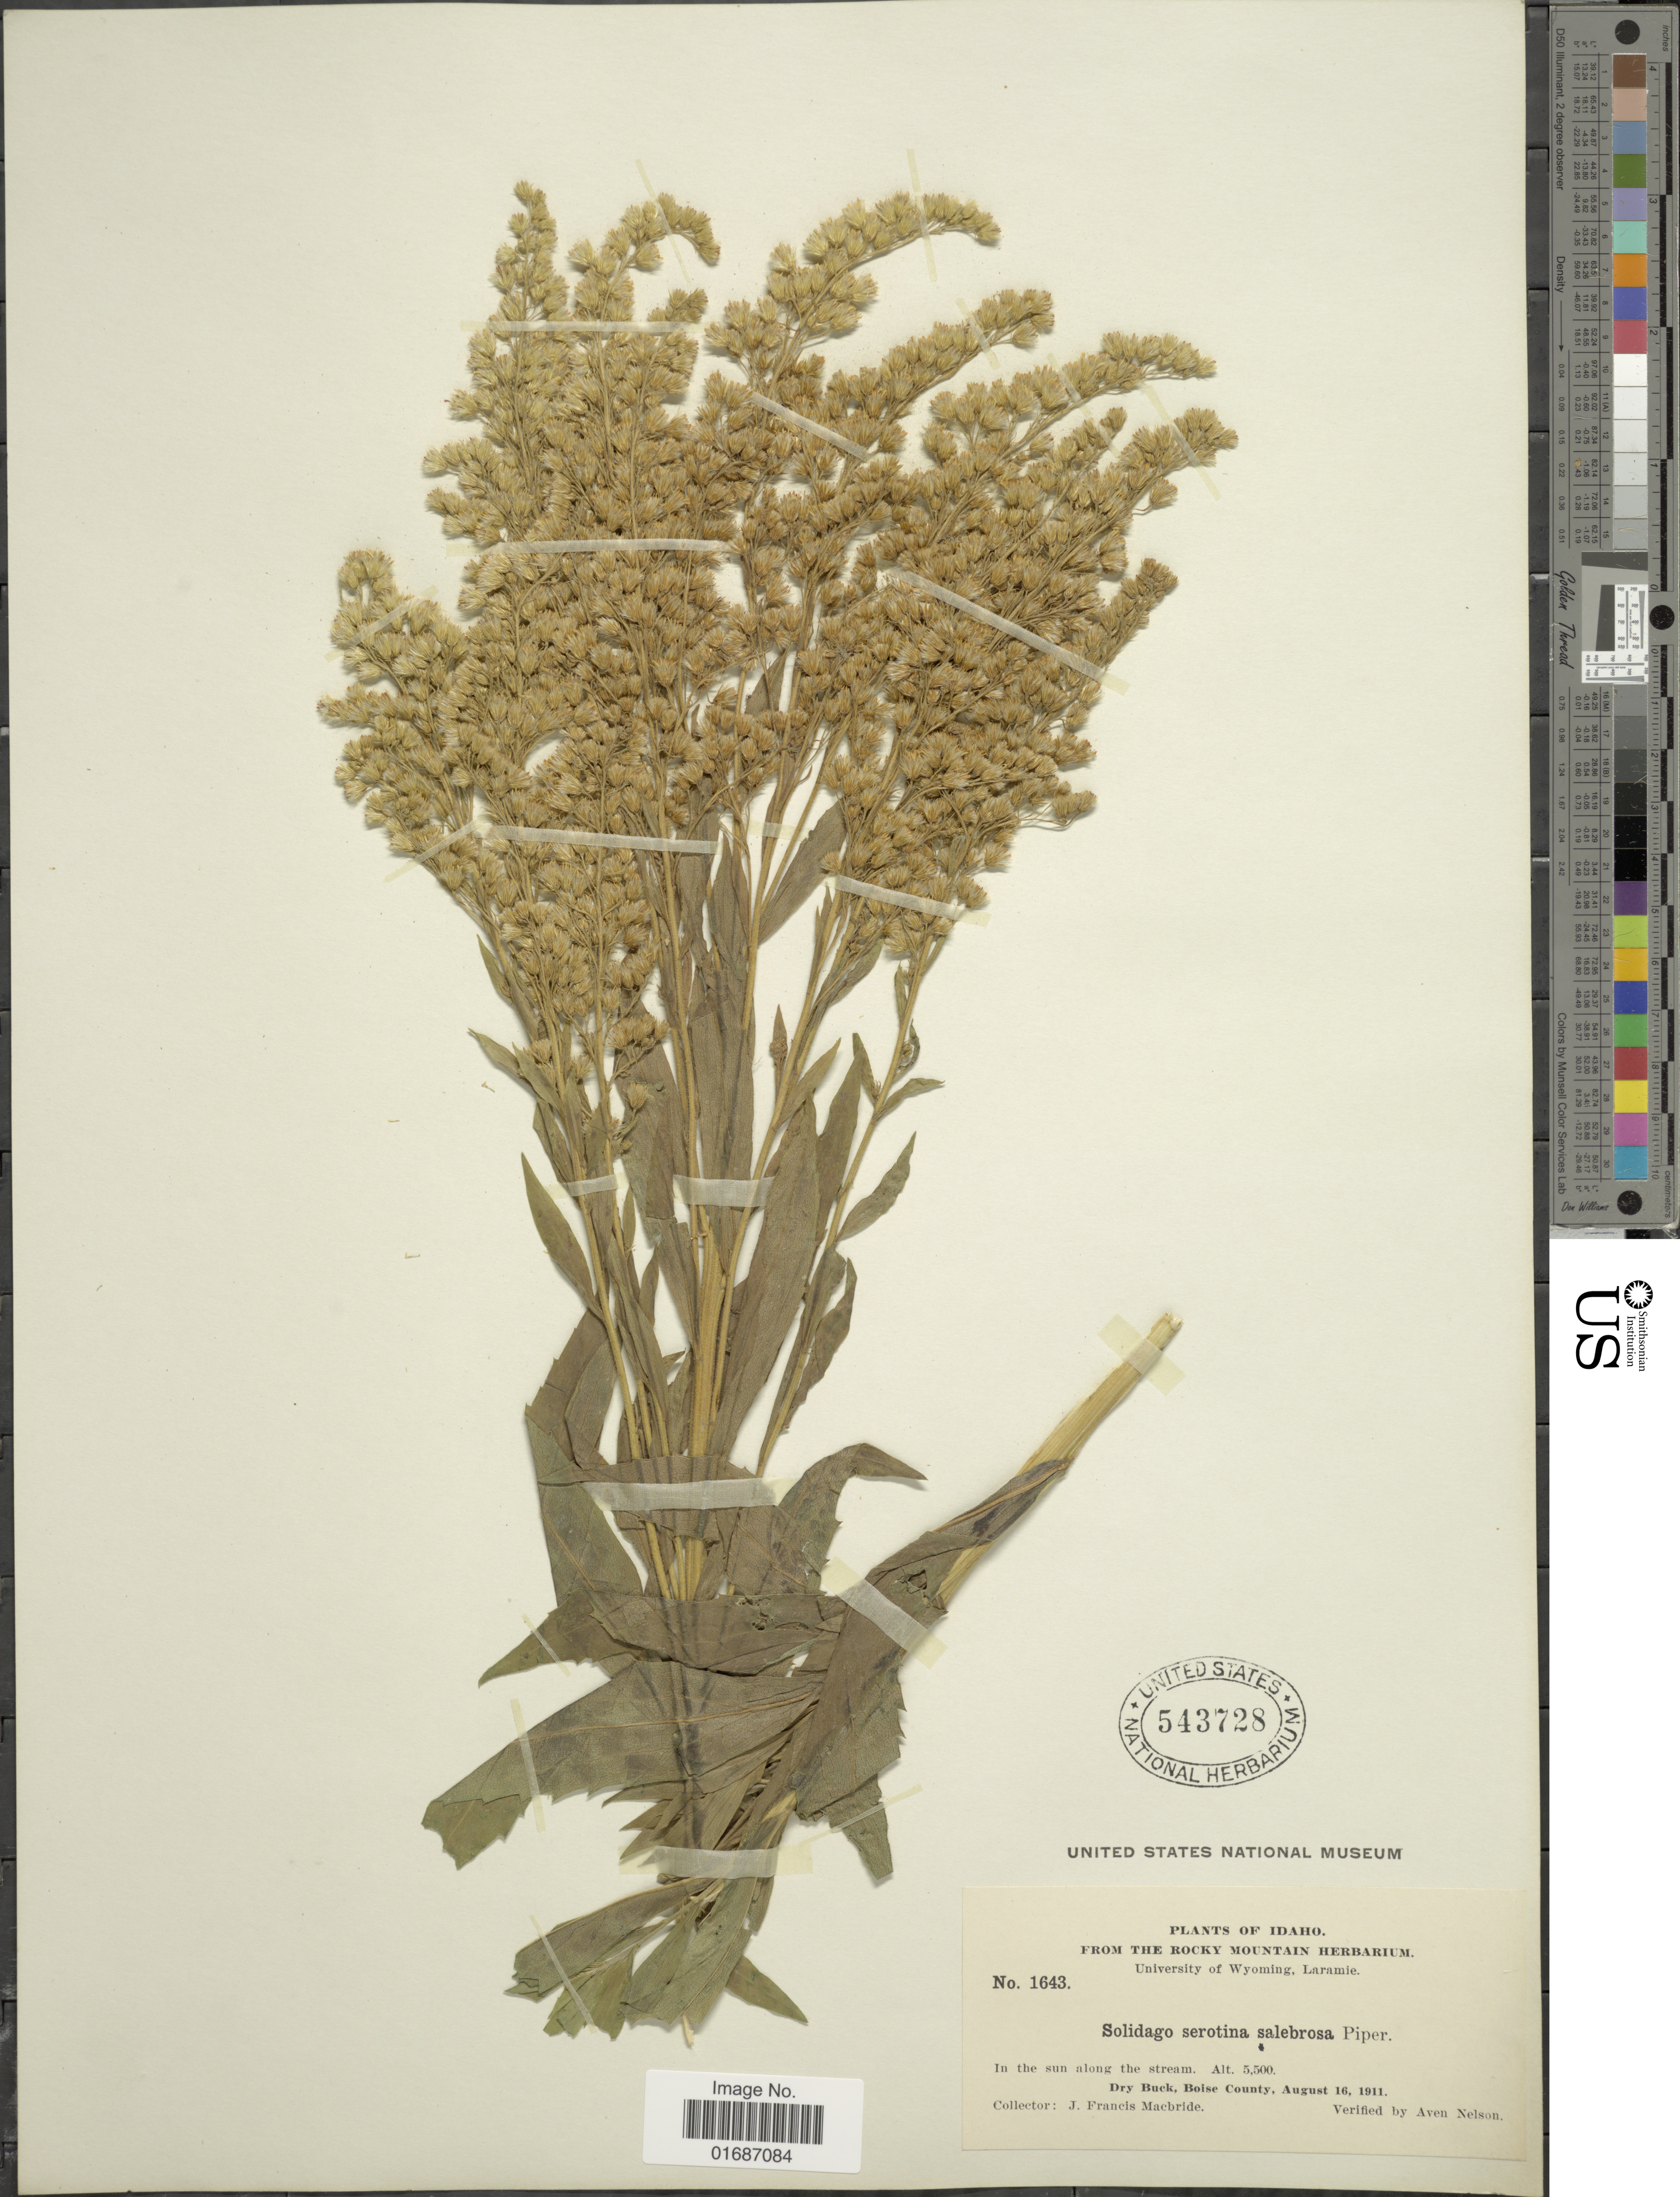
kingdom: Plantae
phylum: Tracheophyta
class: Magnoliopsida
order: Asterales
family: Asteraceae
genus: Solidago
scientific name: Solidago gigantea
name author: Aiton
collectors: J. F. Macbride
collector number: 1643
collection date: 1911-08-16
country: United States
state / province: Idaho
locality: In the sun along the stream, Dry Buck, Boise County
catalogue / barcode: US 543728